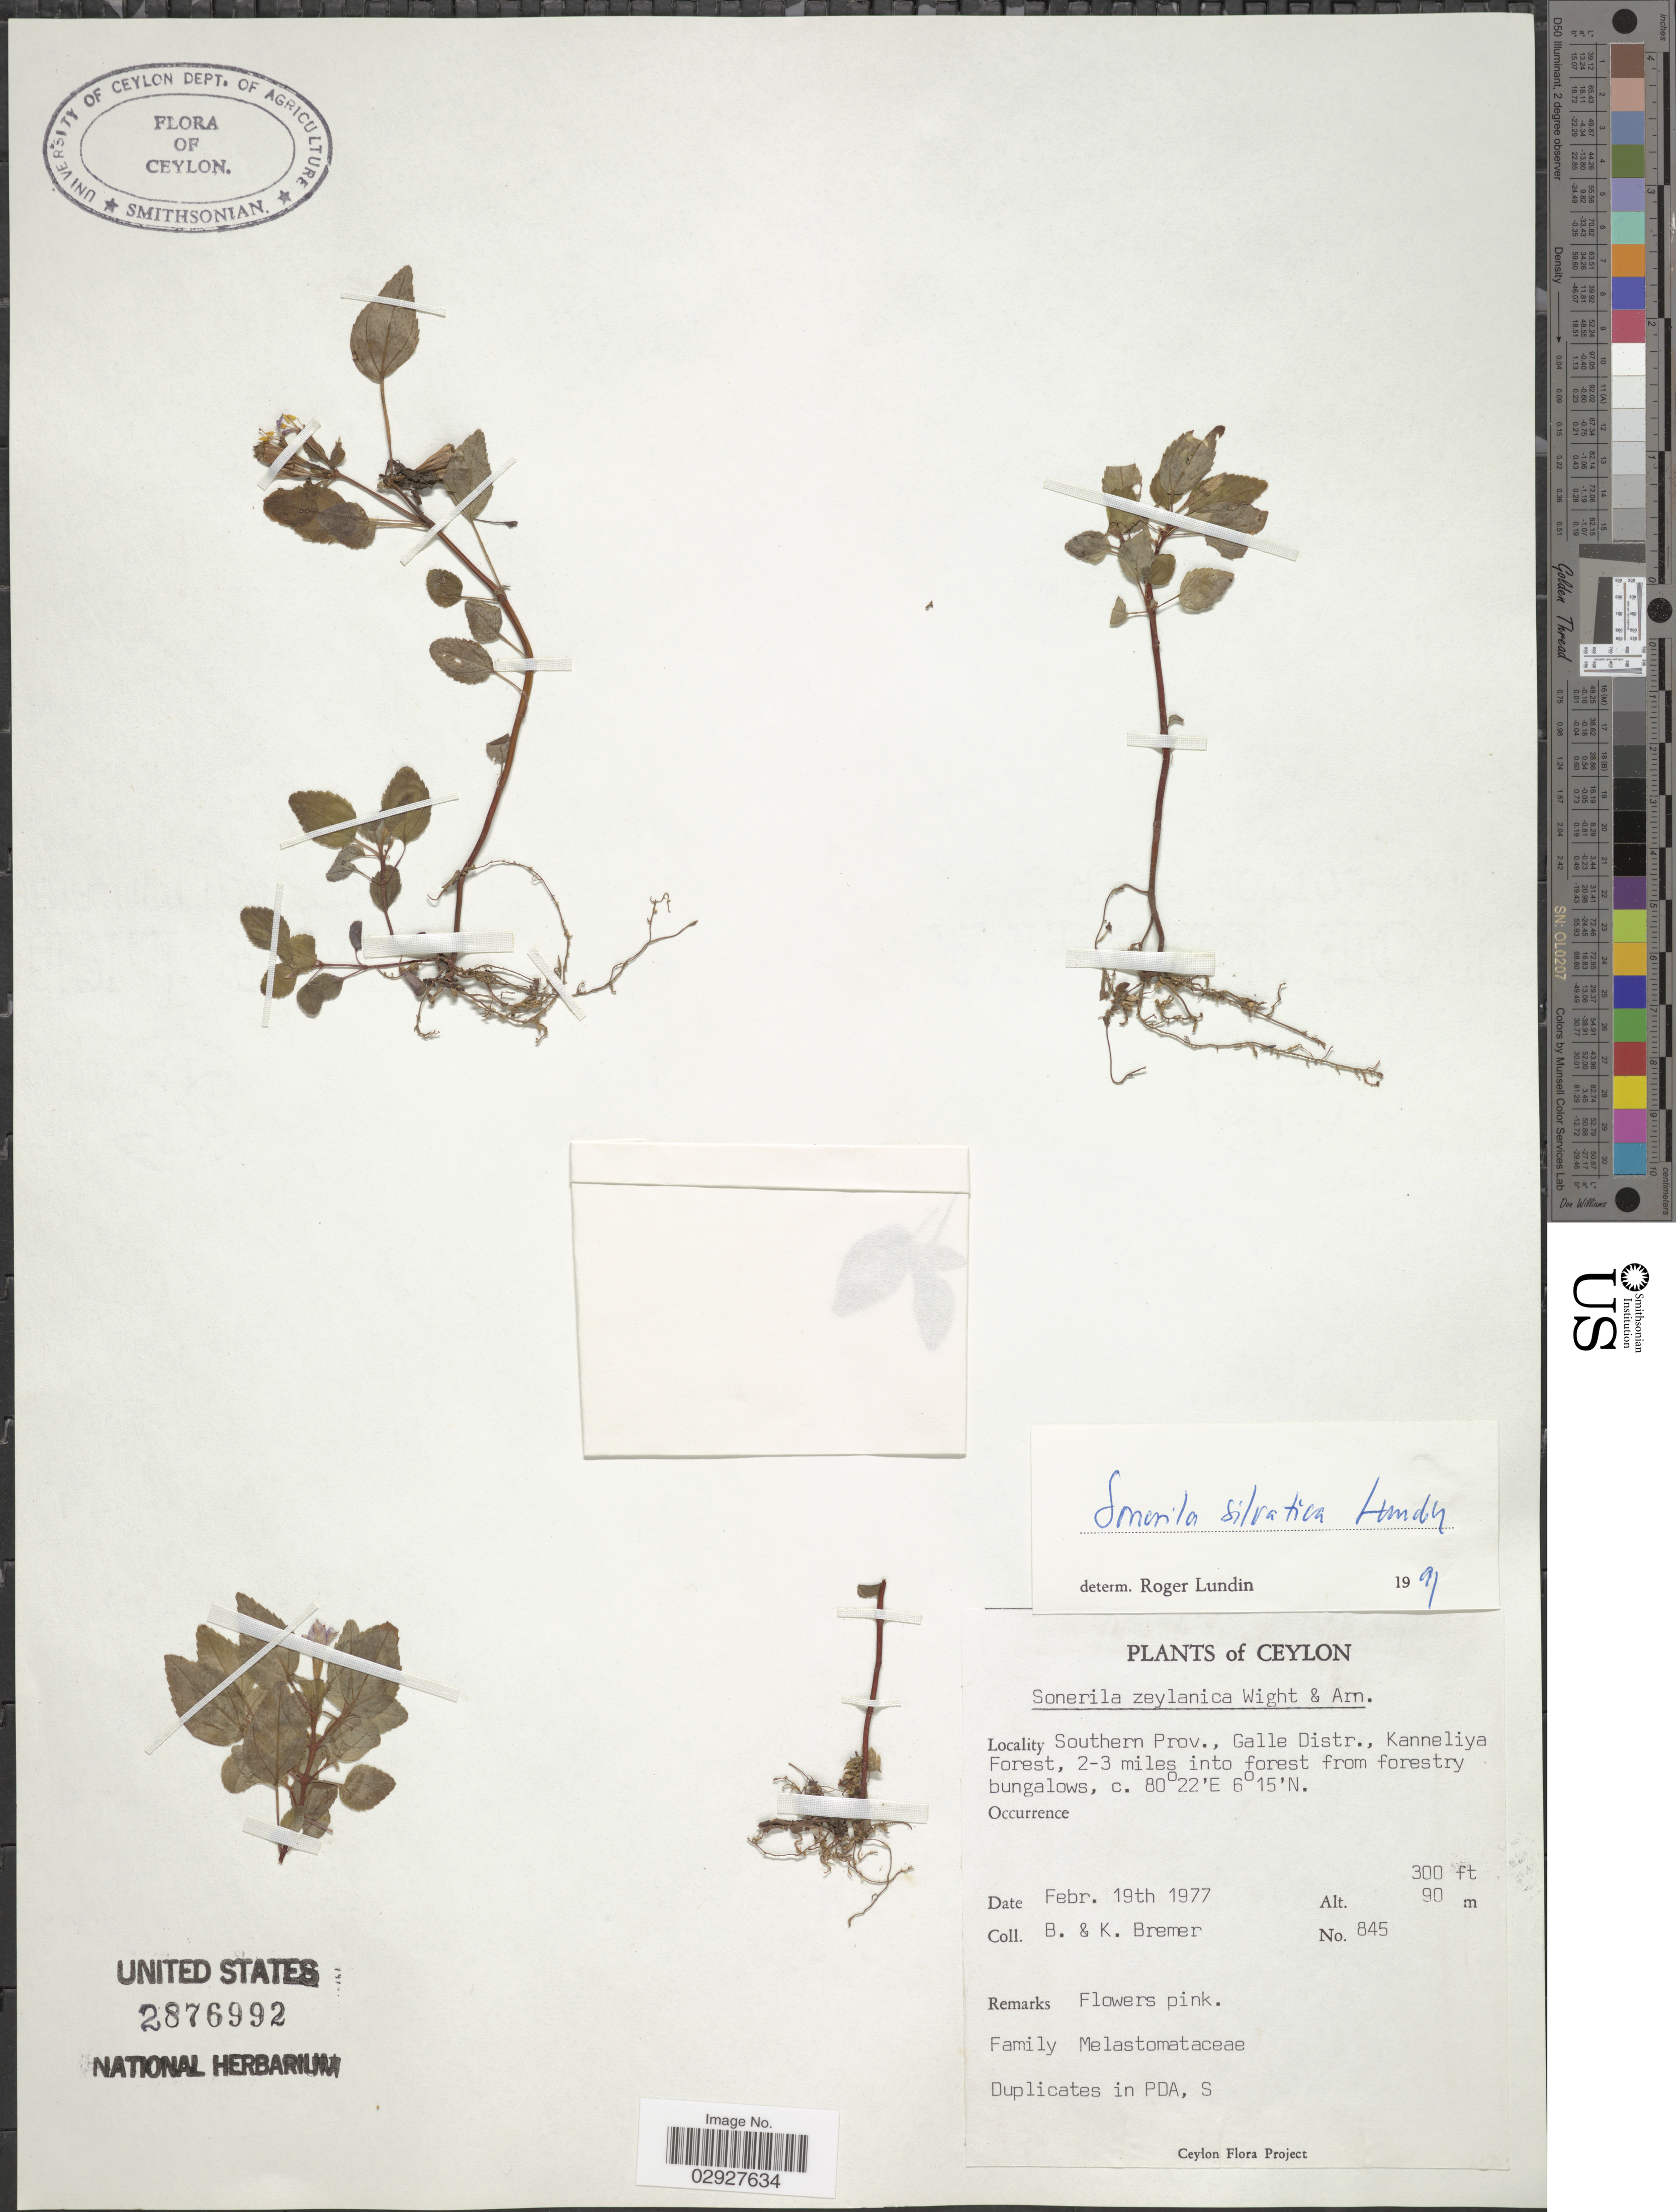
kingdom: Plantae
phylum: Tracheophyta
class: Magnoliopsida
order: Myrtales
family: Melastomataceae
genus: Sonerila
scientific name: Sonerila silvatica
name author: Lundin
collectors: B. Bremer & K. Bremer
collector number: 845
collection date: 1977-02-19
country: Sri Lanka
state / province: Southern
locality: Ceylon. Galle Distr., Kanneliya Forest, 2-3 miles into forest from forestry bungalows.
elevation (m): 91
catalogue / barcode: US 2876992